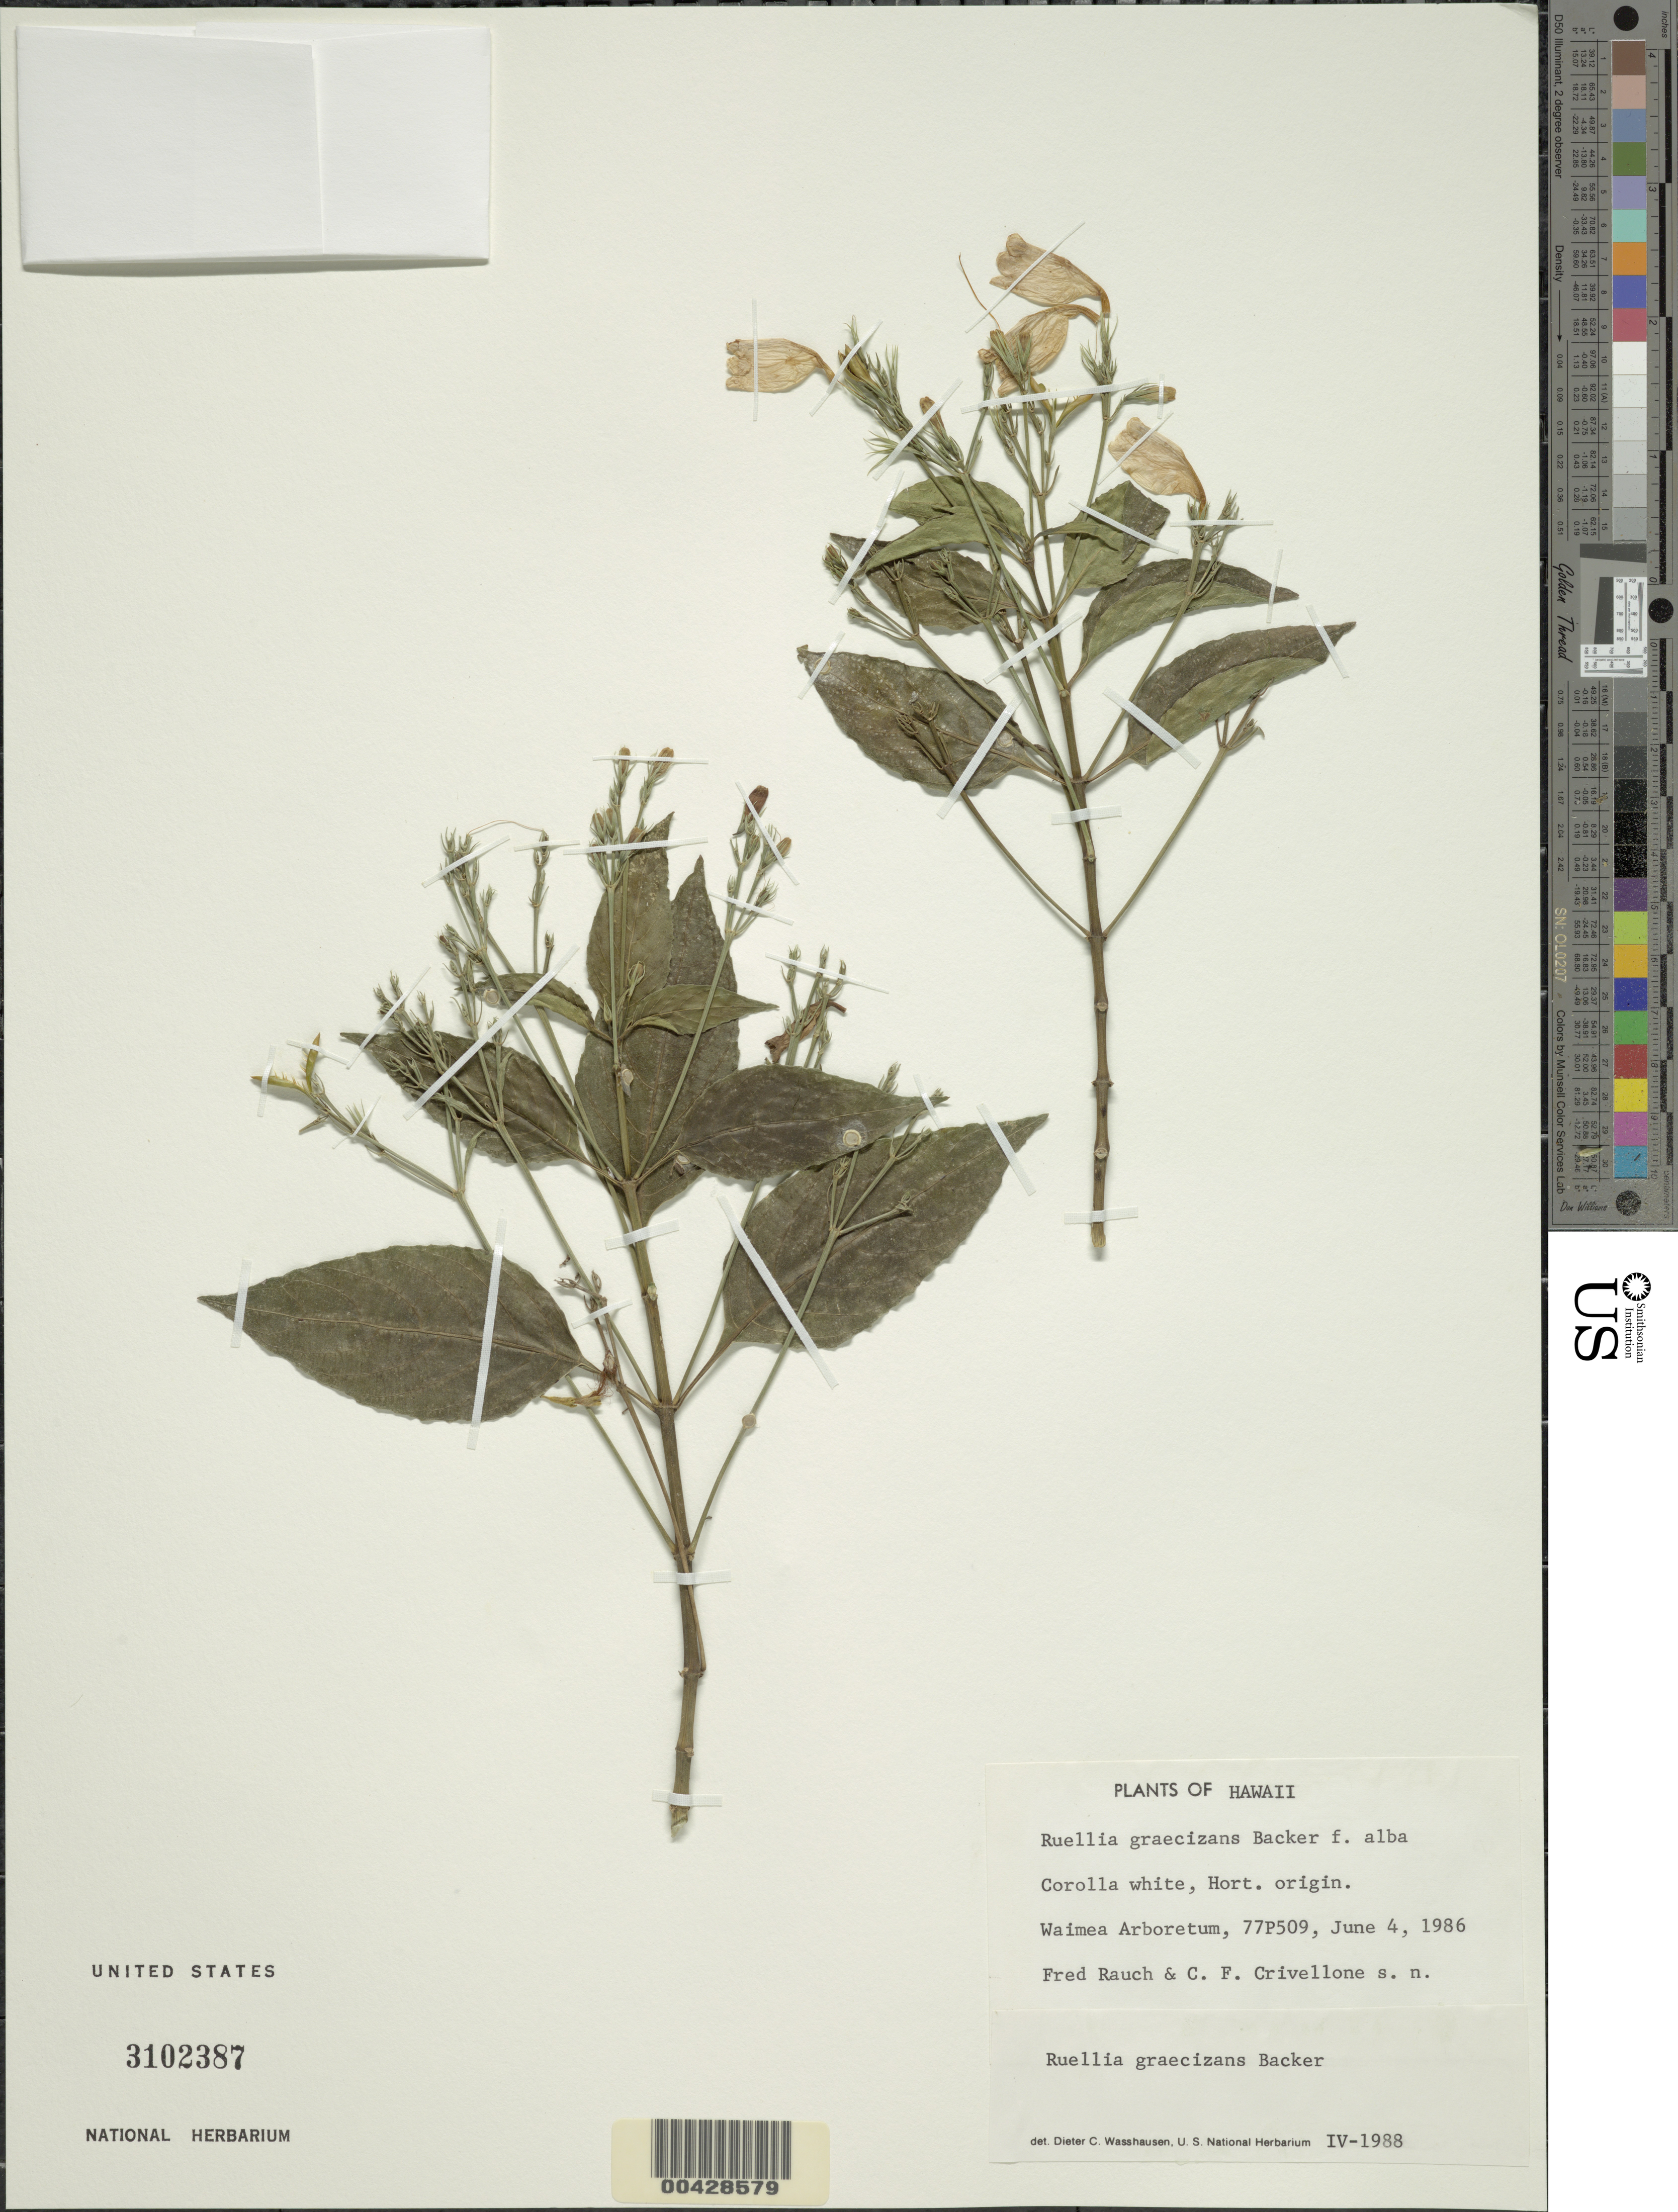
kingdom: Plantae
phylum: Tracheophyta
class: Magnoliopsida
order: Lamiales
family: Acanthaceae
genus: Ruellia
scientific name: Ruellia brevifolia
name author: (Pohl) C. Ezcurra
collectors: F. Rauch & C. Crivellone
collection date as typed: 4 Jun 1986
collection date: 1986-06-04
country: United States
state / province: Hawaii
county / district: Honolulu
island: Oahu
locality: Waimea Arboretum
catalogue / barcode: US 3102387